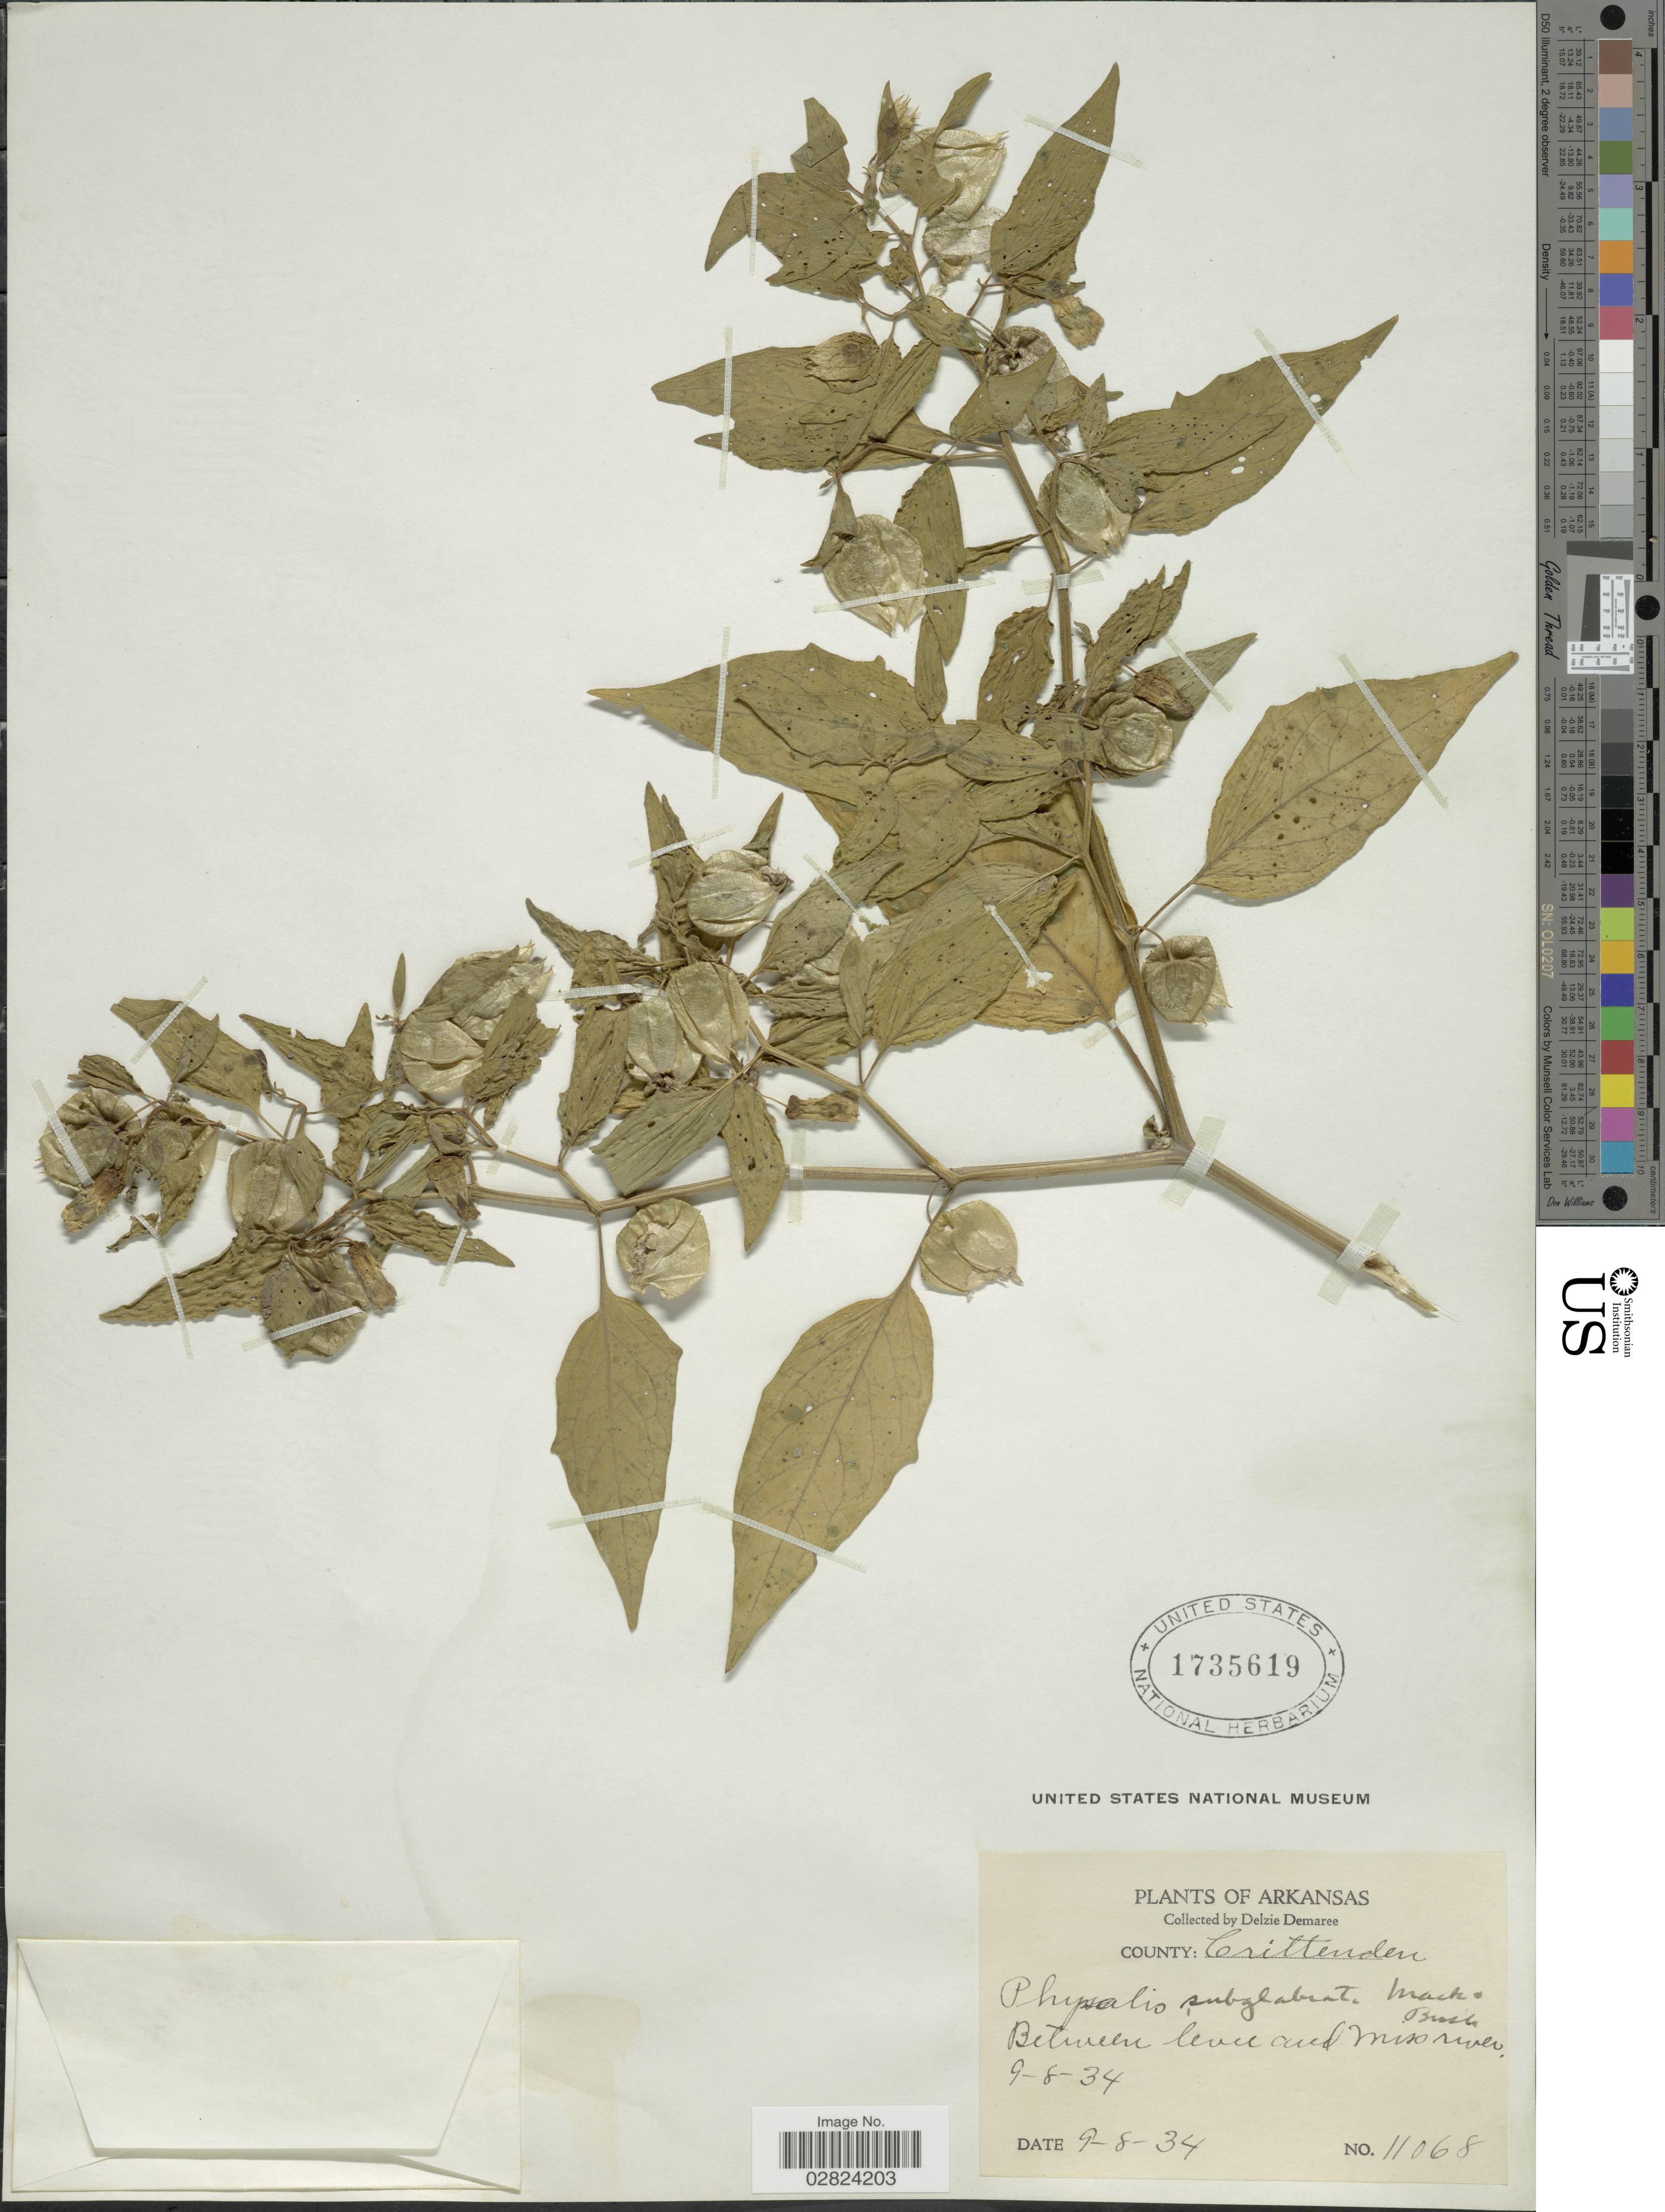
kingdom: Plantae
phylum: Tracheophyta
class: Magnoliopsida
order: Solanales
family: Solanaceae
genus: Physalis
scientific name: Physalis subglabrata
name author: Mack. & Bush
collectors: D. Demaree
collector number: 11068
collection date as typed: Transcribed d/m/y: 8/9/34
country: United States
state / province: Arkansas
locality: County: Crittenden. Between level and Miso river.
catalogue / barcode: US 1735619